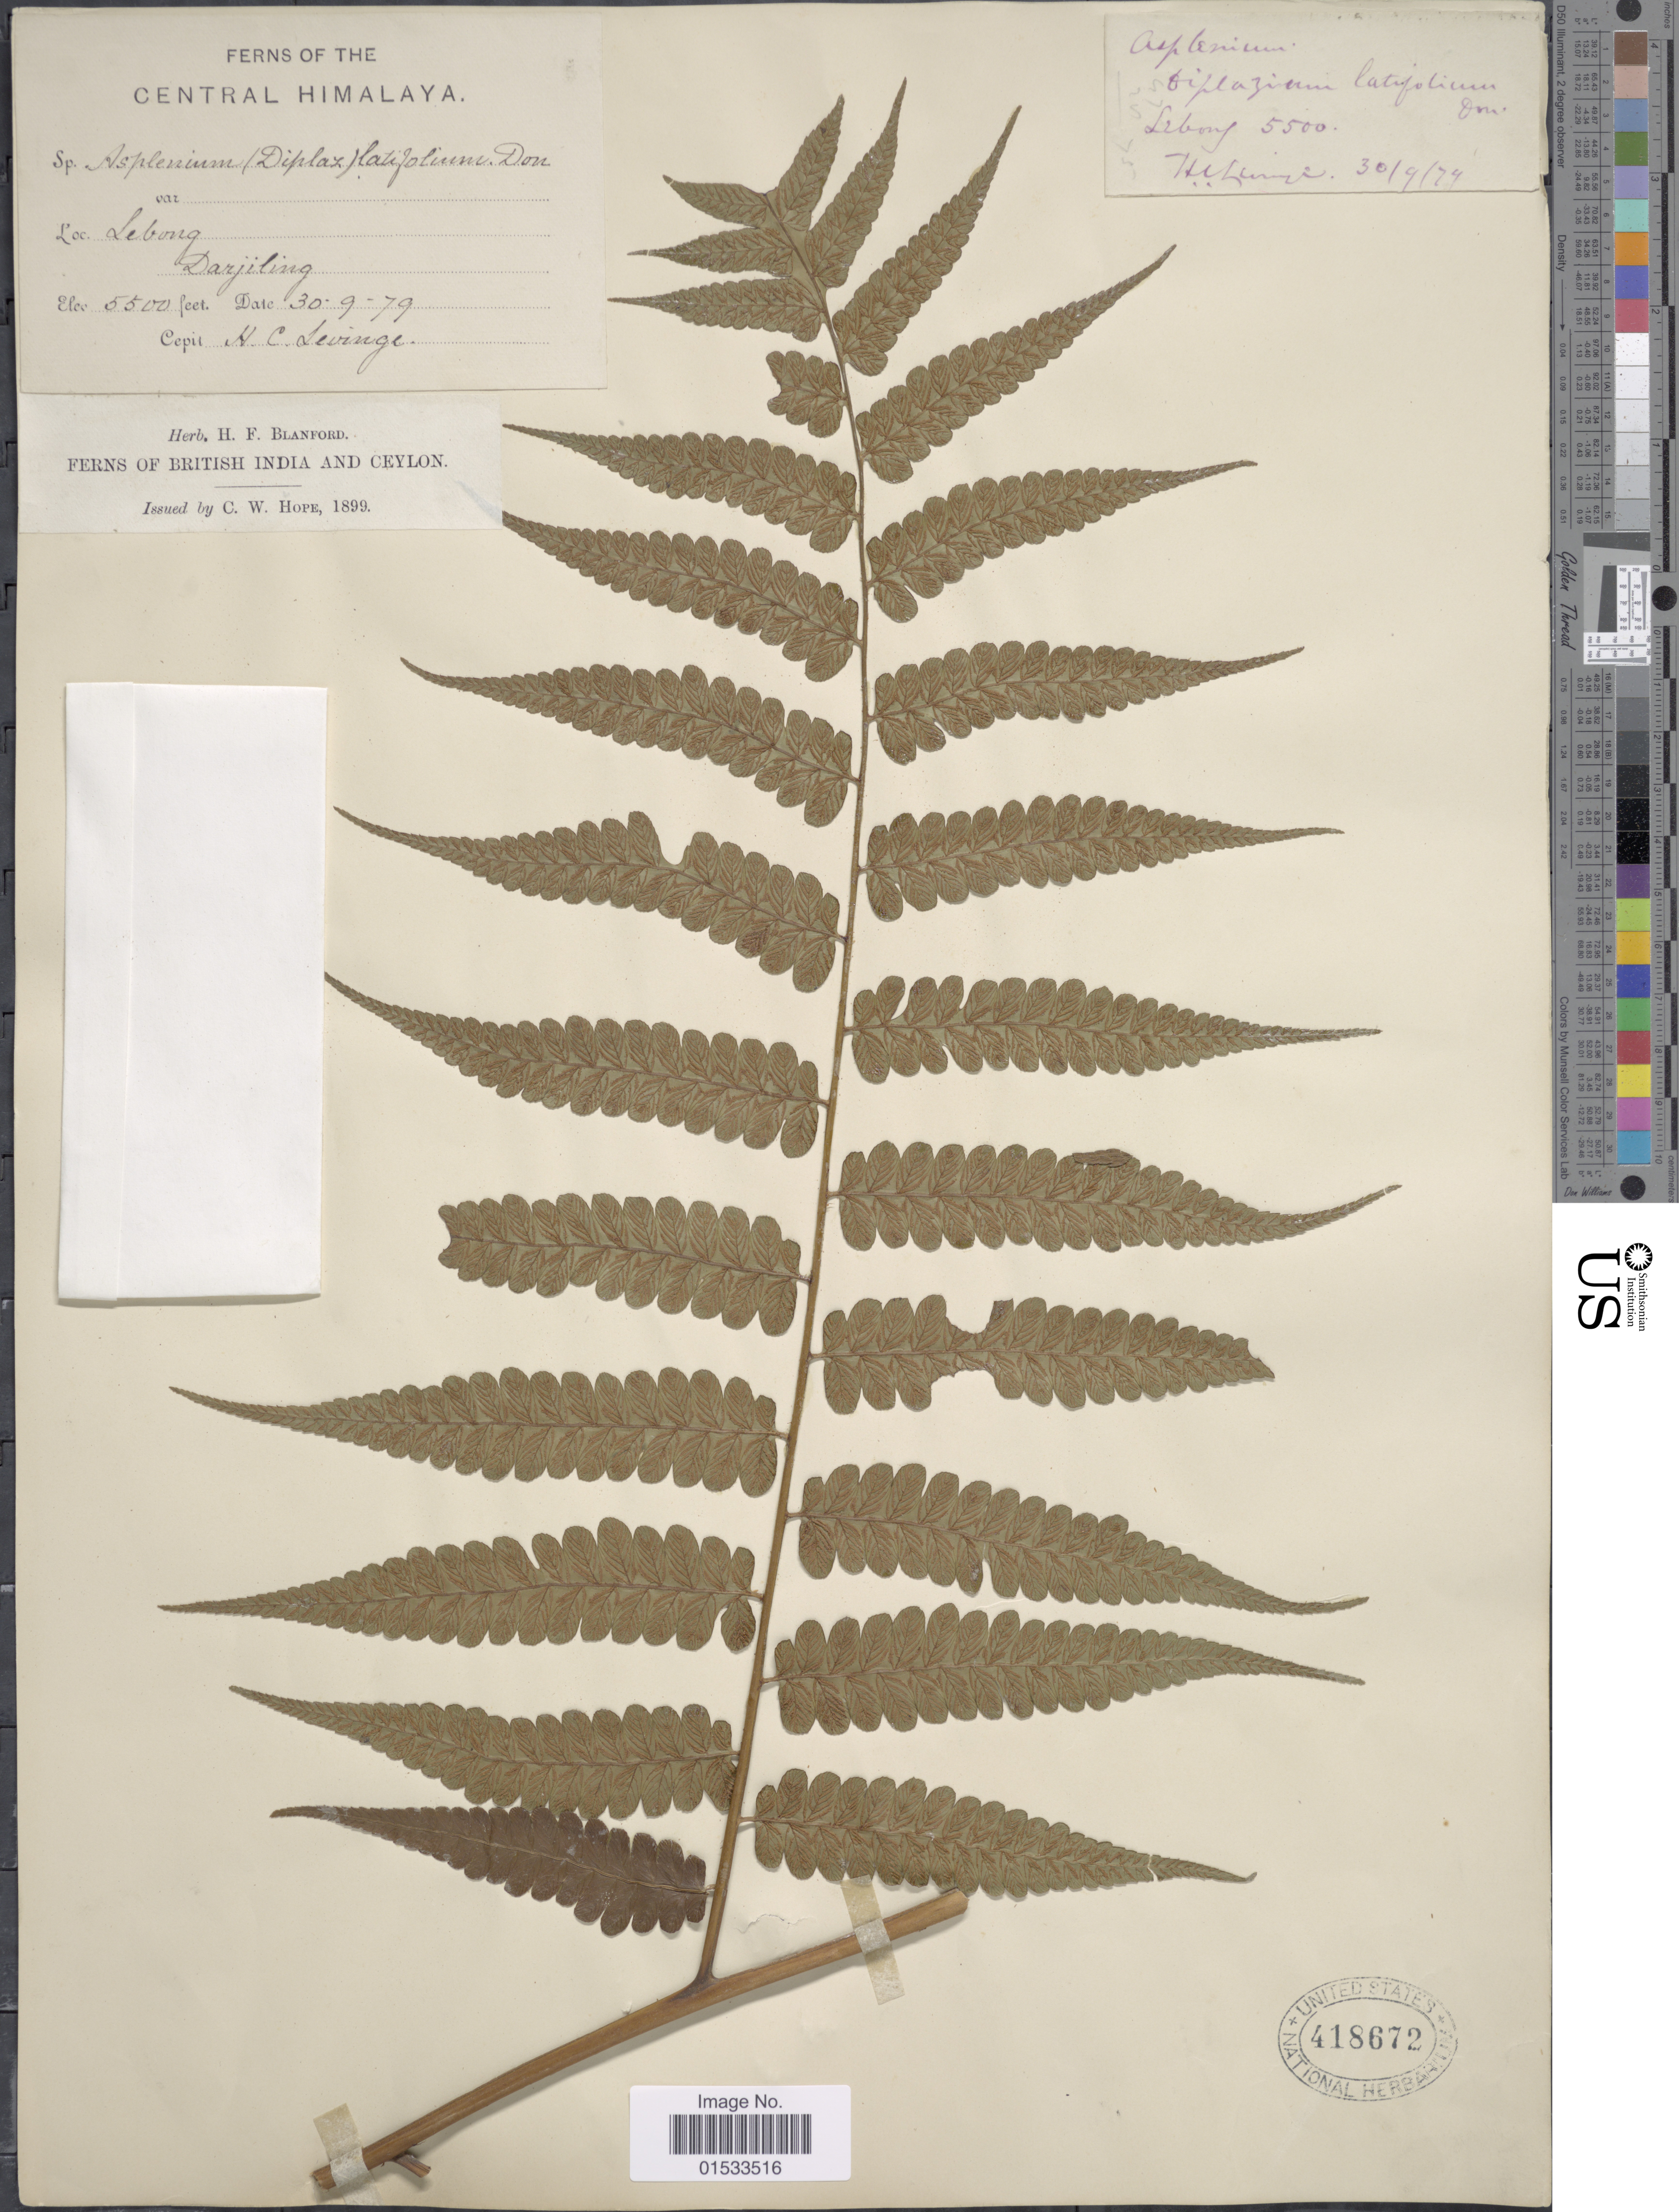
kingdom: Plantae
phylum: Tracheophyta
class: Polypodiopsida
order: Polypodiales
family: Athyriaceae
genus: Diplazium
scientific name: Diplazium dilatatum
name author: Blume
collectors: H. Levinge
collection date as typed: Transcribed d/m/y: 30/9/79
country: India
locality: Central Himalaya, Lebong Darjiling, British India and Ceylon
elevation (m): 1676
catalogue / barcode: US 418672